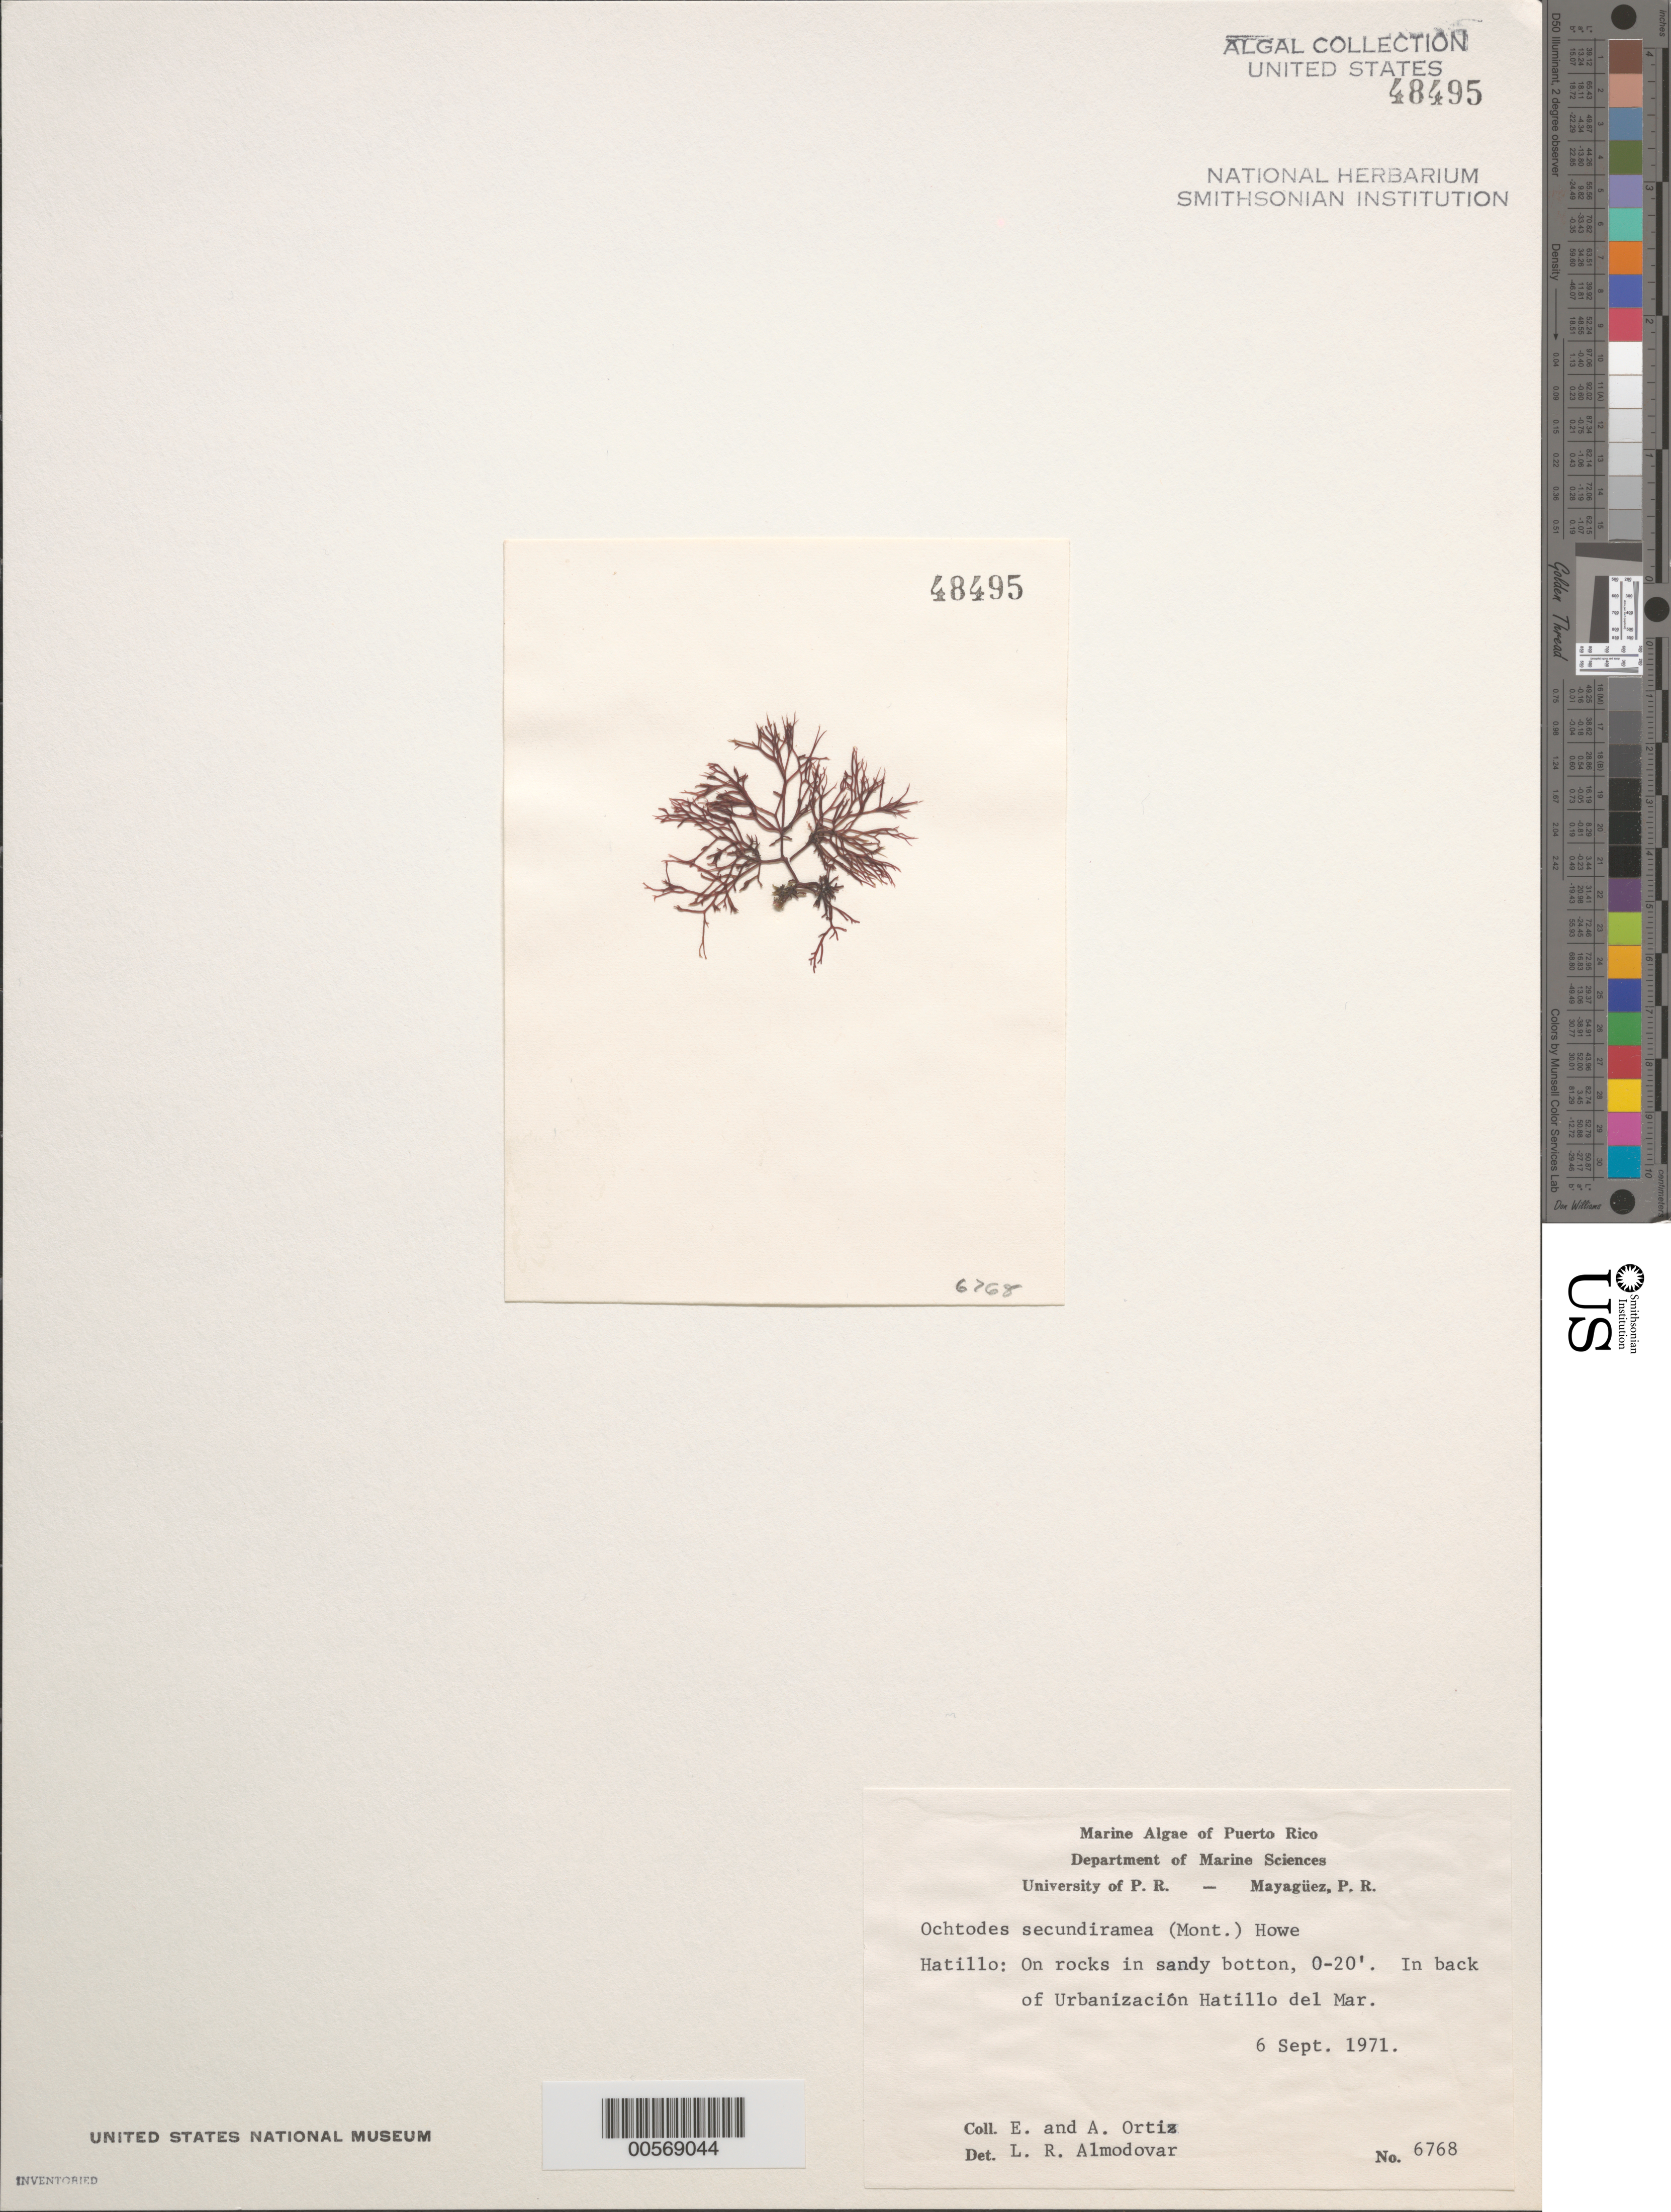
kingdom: Plantae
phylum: Rhodophyta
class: Florideophyceae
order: Gigartinales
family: Rhizophyllidaceae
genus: Ochtodes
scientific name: Ochtodes secundiramea, ined.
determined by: Almodovar, L. R.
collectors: E. Ortiz & Alida Ortiz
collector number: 6768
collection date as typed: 06 Sep 1971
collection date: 1971-09-06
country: Puerto Rico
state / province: Hatillo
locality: Urbanizacion hatillo del mar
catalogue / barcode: US 48495